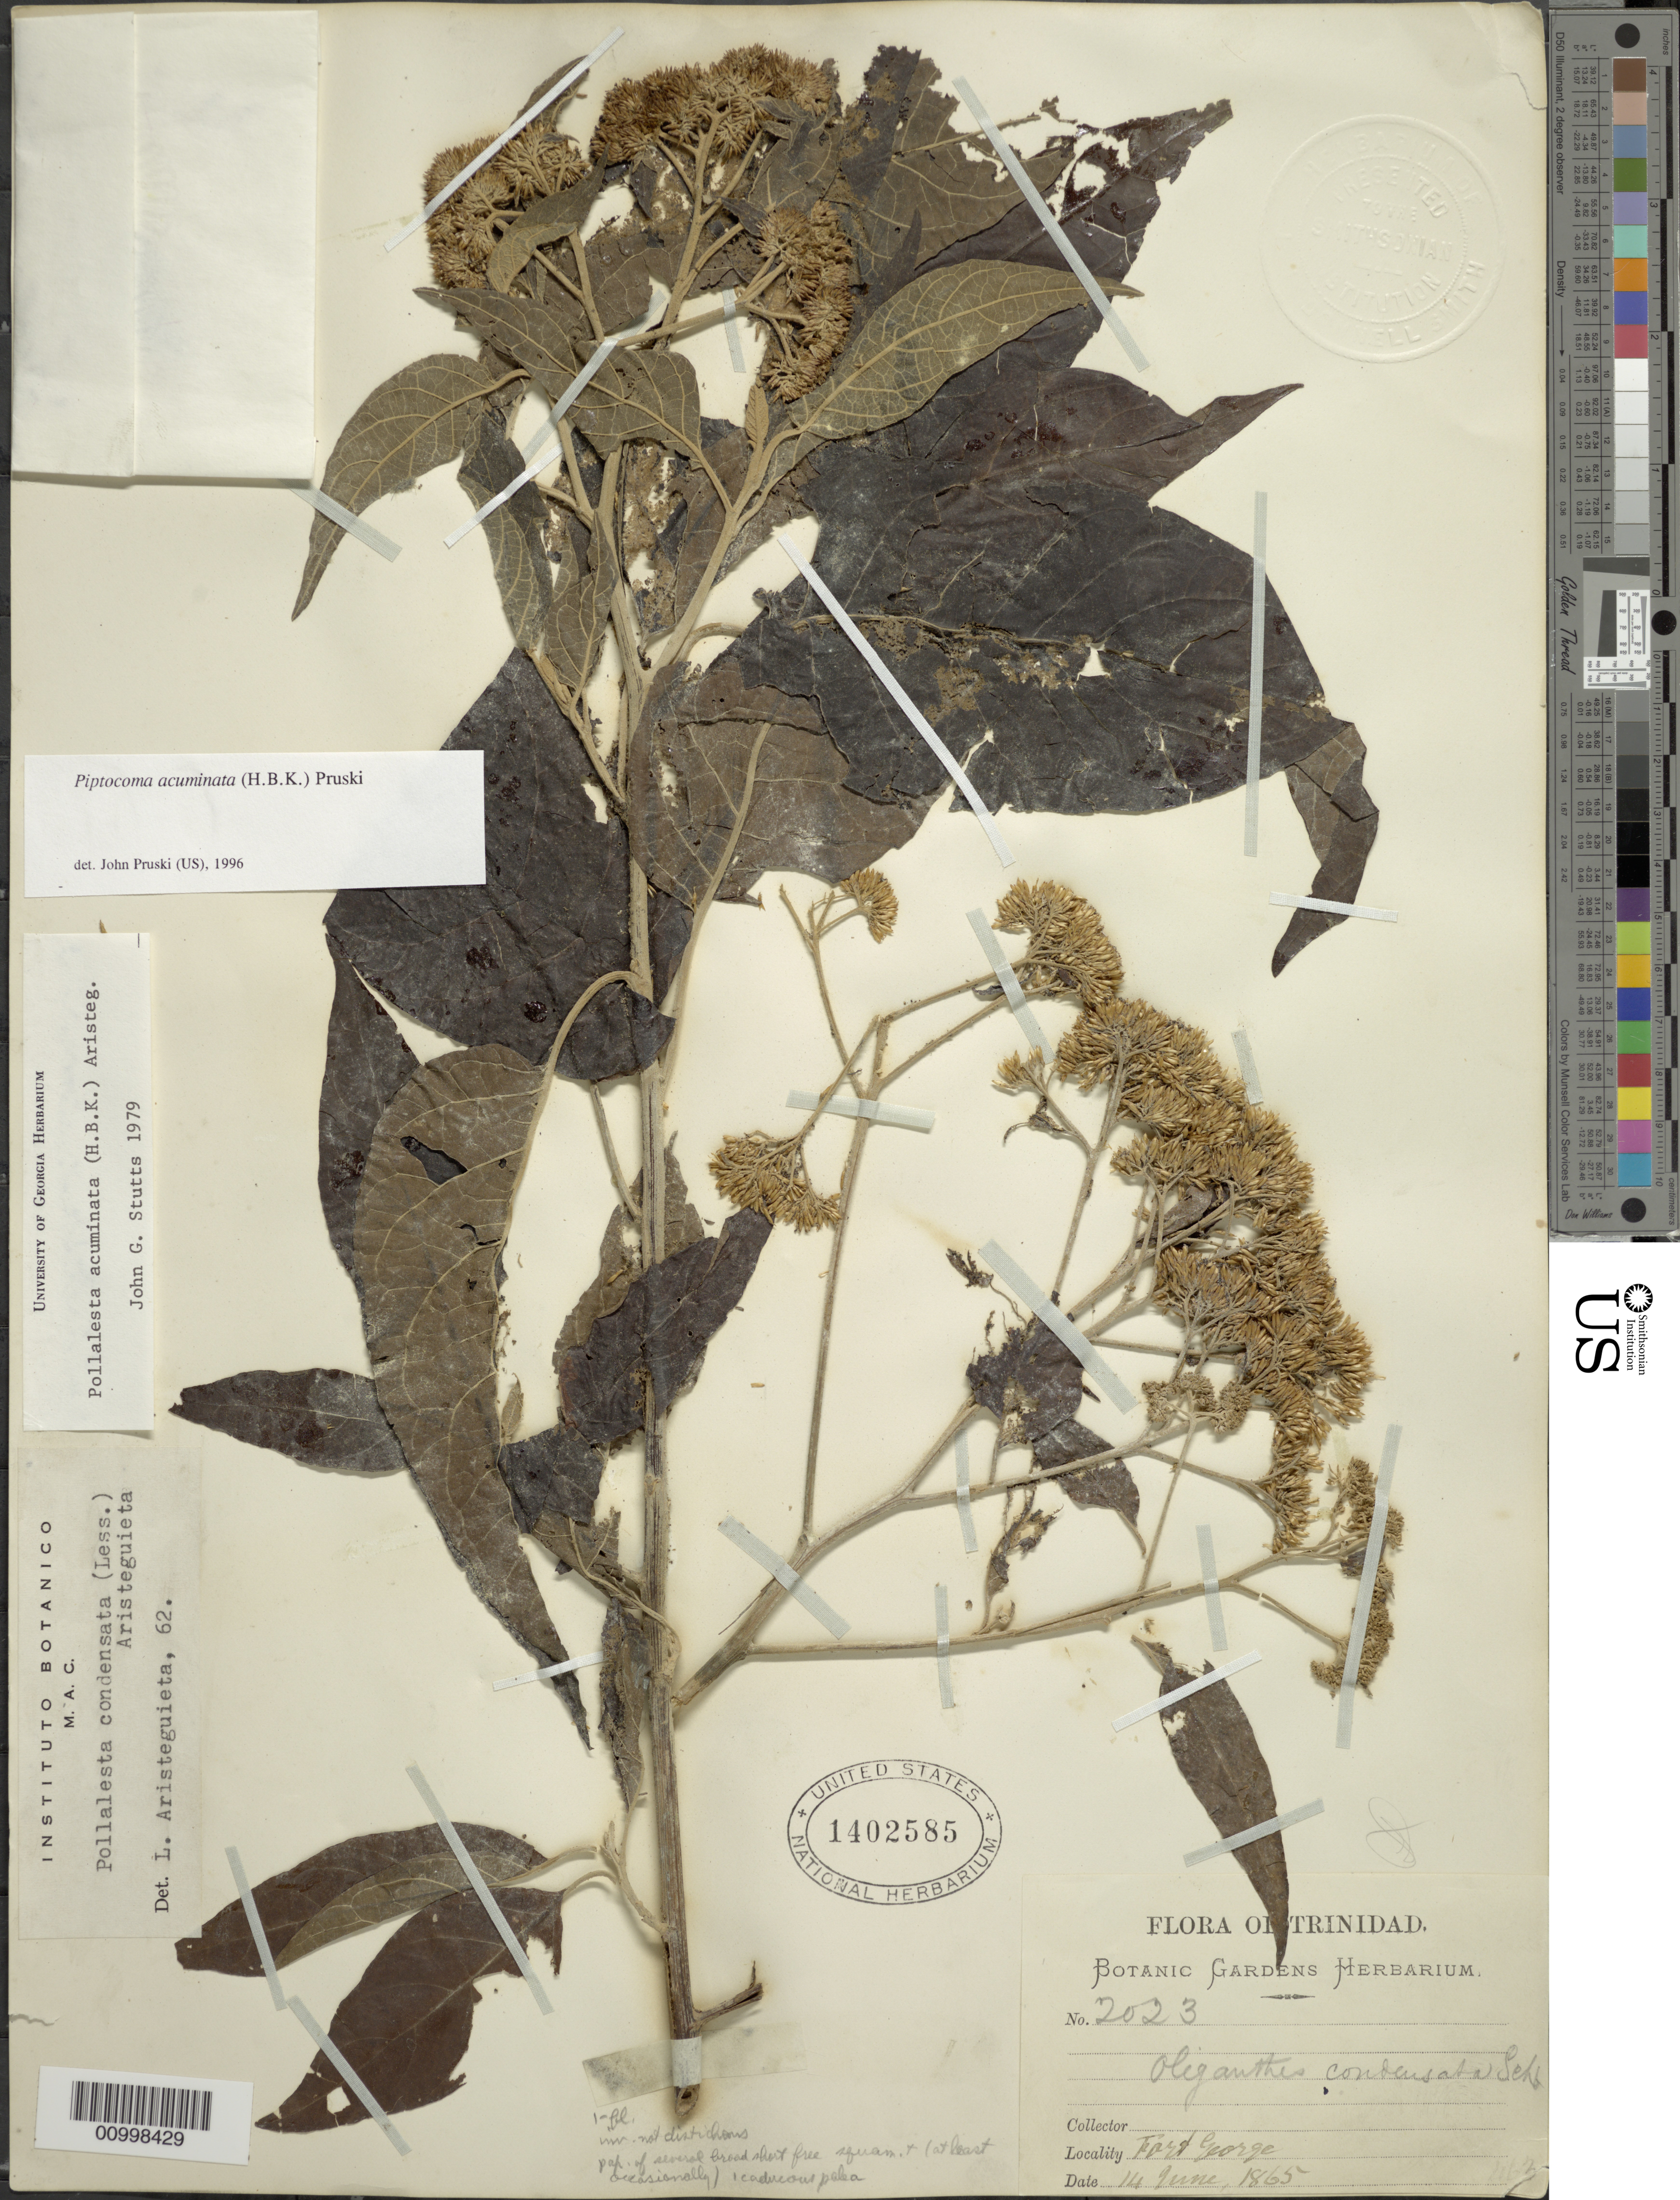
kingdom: Plantae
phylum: Tracheophyta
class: Magnoliopsida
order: Asterales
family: Asteraceae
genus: Pollalesta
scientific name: Pollalesta acuminata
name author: (Kunth) Aristeg.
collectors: Botanic Gardens Herbarium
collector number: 2023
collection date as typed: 14 Jun 1865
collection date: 1865-06-14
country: Trinidad and Tobago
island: Trinidad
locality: Fort George.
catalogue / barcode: US 1402585